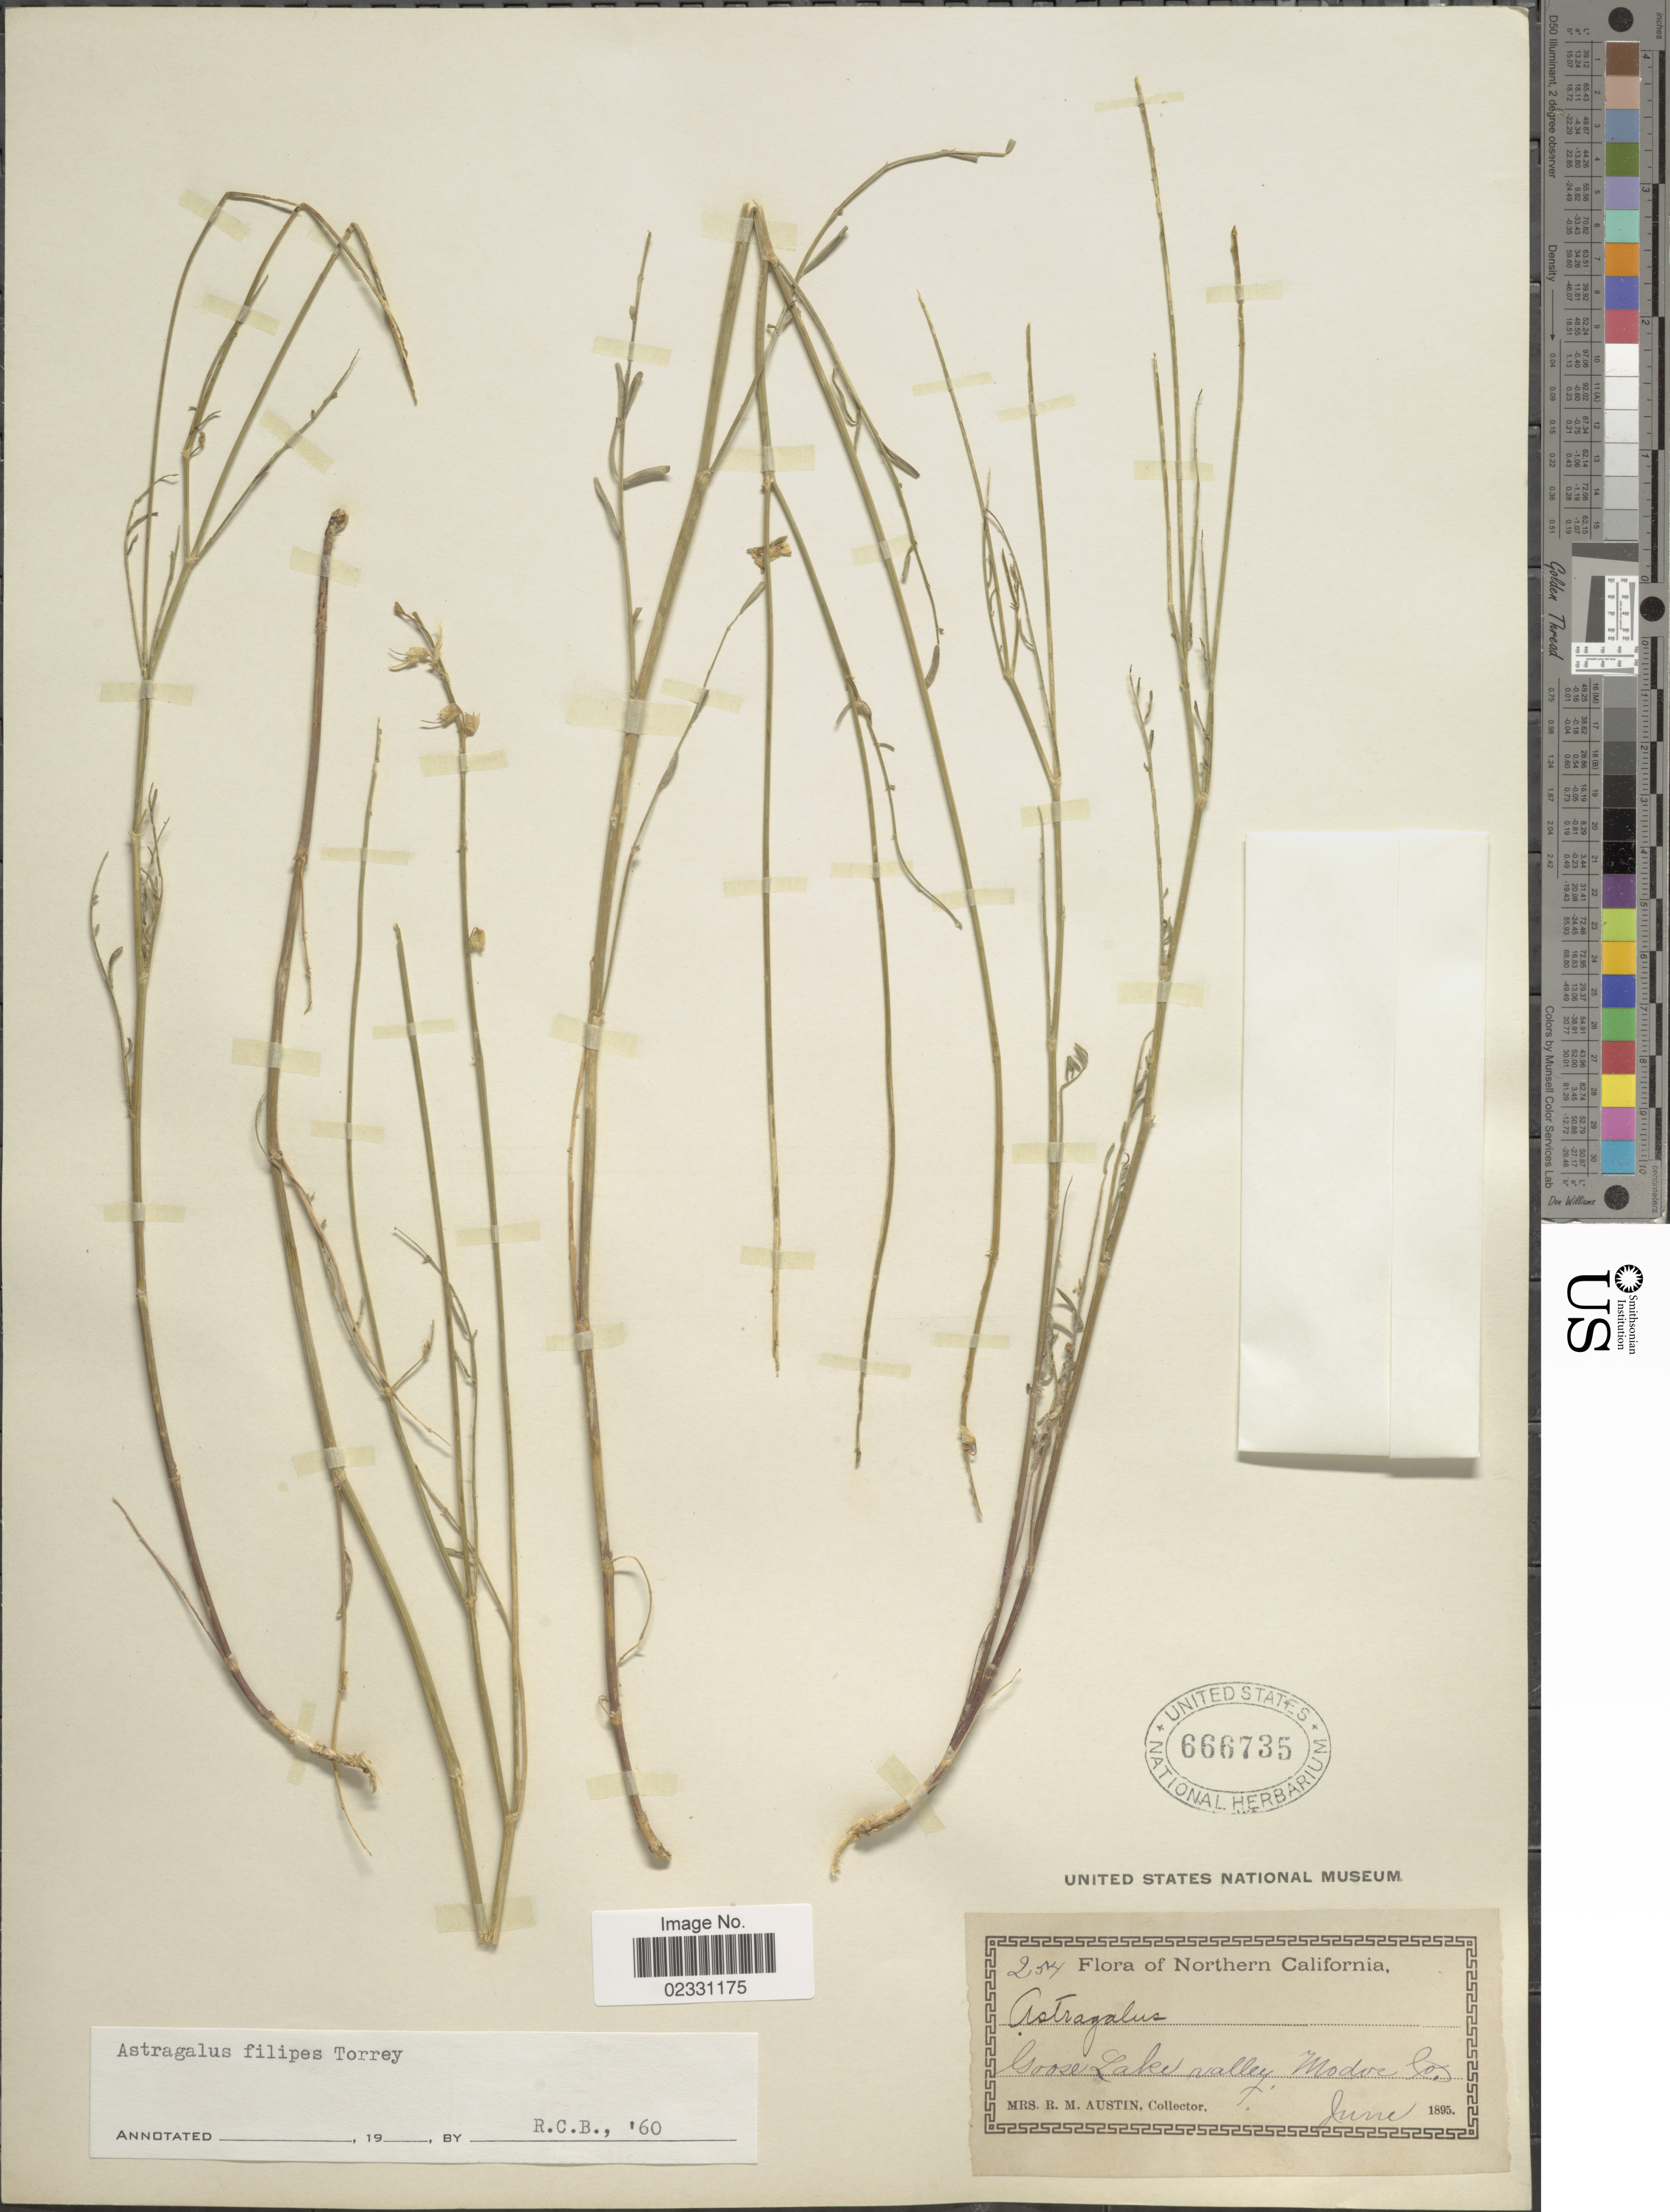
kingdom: Plantae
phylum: Tracheophyta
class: Magnoliopsida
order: Fabales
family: Fabaceae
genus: Astragalus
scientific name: Astragalus filipes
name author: A. Gray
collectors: R. Austin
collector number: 254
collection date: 1895-06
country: United States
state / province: California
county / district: Modoc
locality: Northern California. Goose Lake valley, Modoc Co.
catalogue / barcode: US 666735